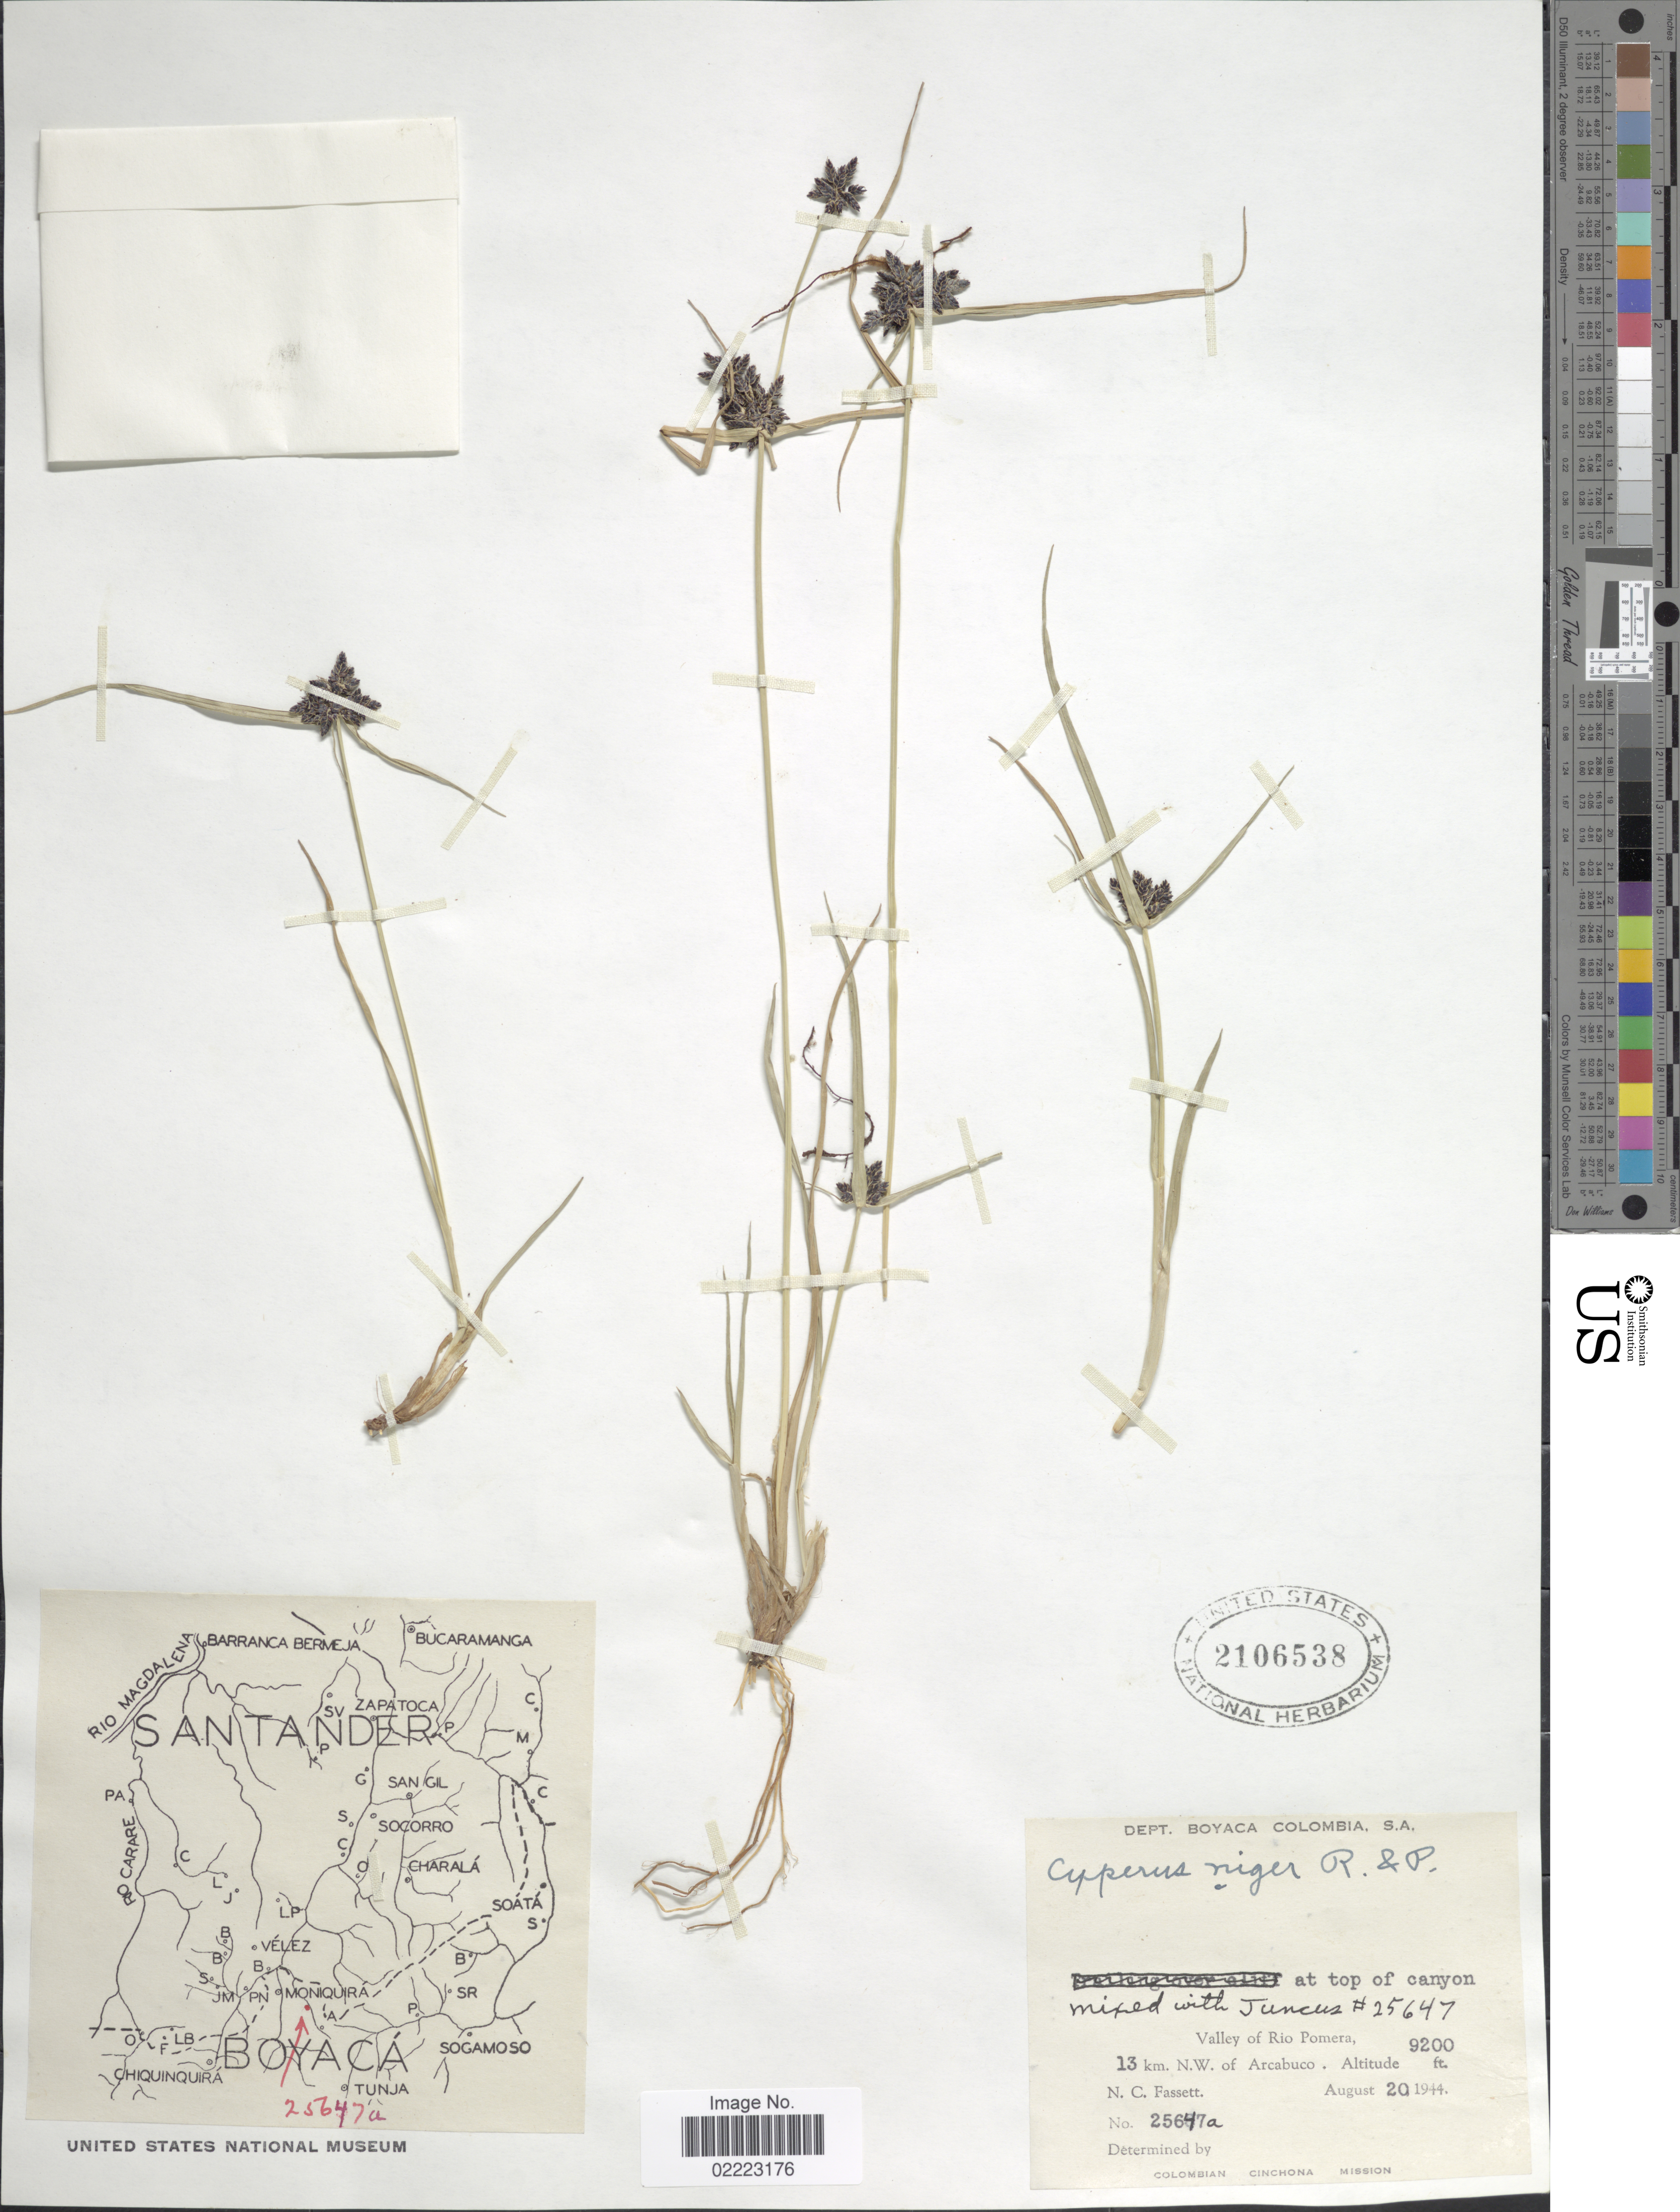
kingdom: Plantae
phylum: Tracheophyta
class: Liliopsida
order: Poales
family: Cyperaceae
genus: Cyperus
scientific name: Cyperus niger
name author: Ruiz & Pav.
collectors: N. C. Fassett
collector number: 25647a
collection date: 1944-08-20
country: Colombia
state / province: Boyacá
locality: Dept. Boyaca, At top of canyon mixed with Juncus #25647, Valley of Rio Pomera, 13 km N.W. of Arcabuco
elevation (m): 2804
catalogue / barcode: US 2106538